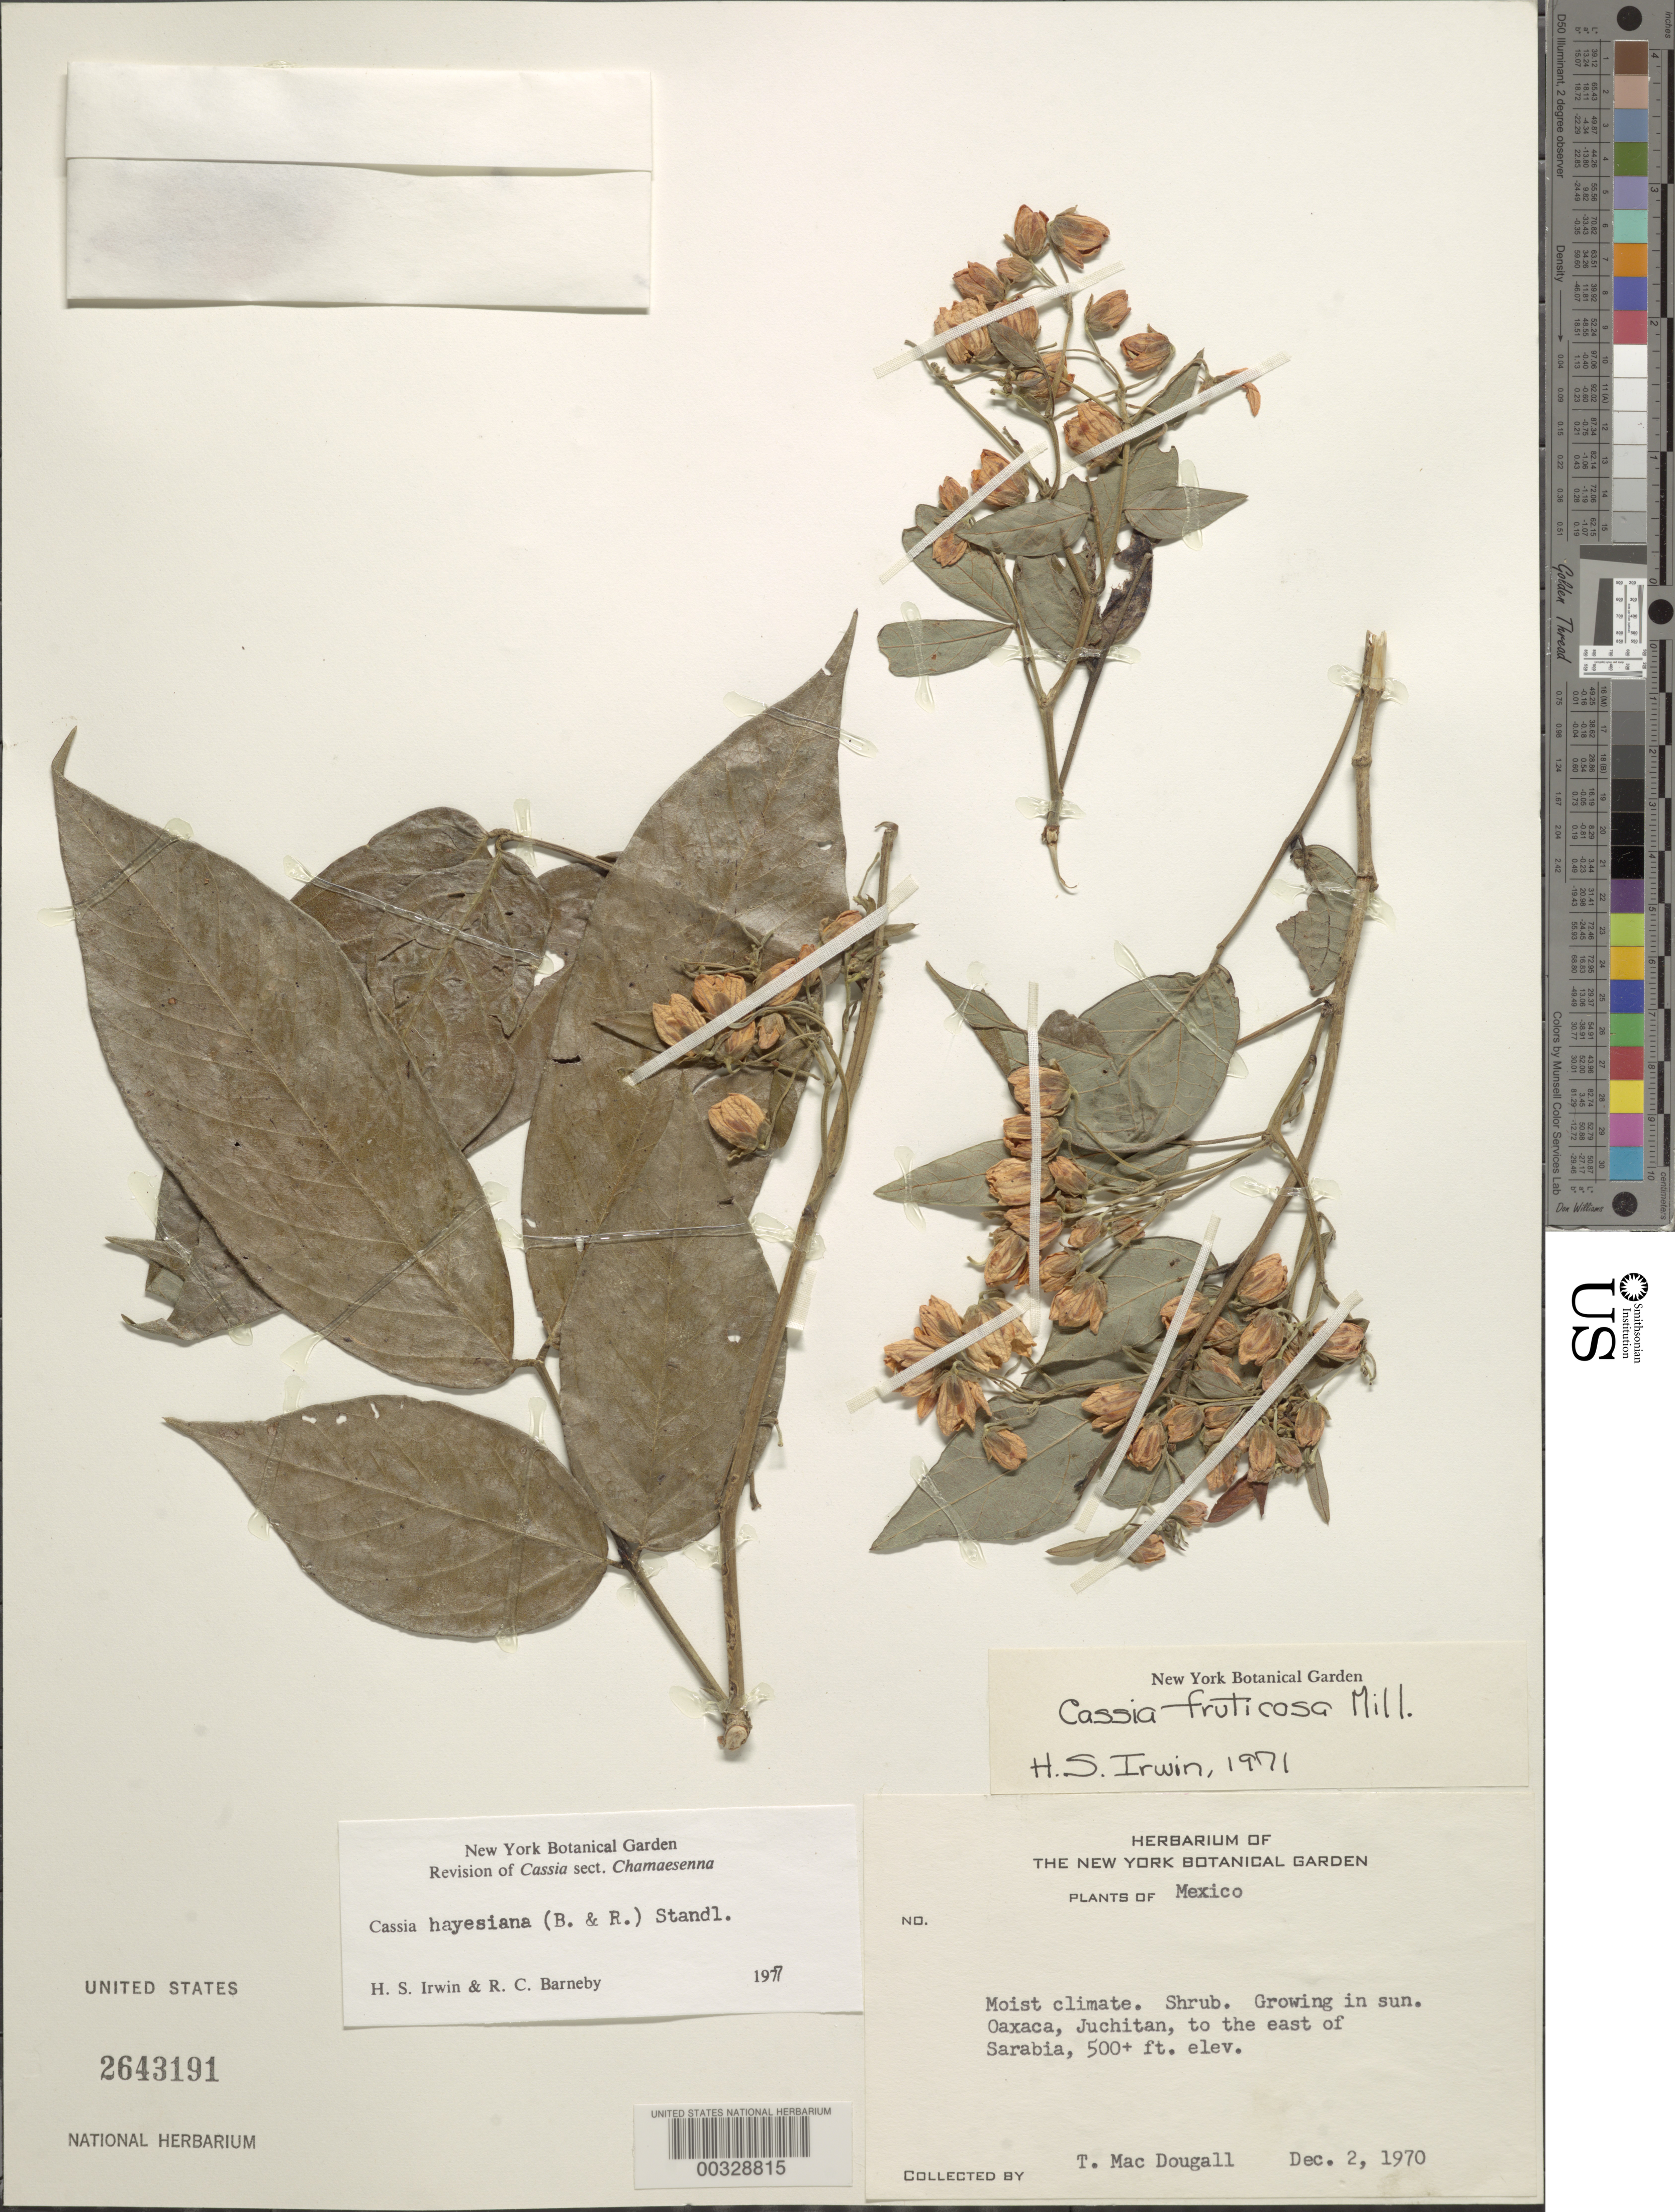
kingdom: Plantae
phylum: Tracheophyta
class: Magnoliopsida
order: Fabales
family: Fabaceae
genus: Senna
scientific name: Senna hayesiana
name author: (Britton & Rose) H.S. Irwin & Barneby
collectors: T. Macdougall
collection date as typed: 02 Dec 1970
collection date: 1970-12-02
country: Mexico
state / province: Oaxaca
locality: Juchitan, to the E of sarabia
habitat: In sun, moist climate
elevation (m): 152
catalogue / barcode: US 2643191